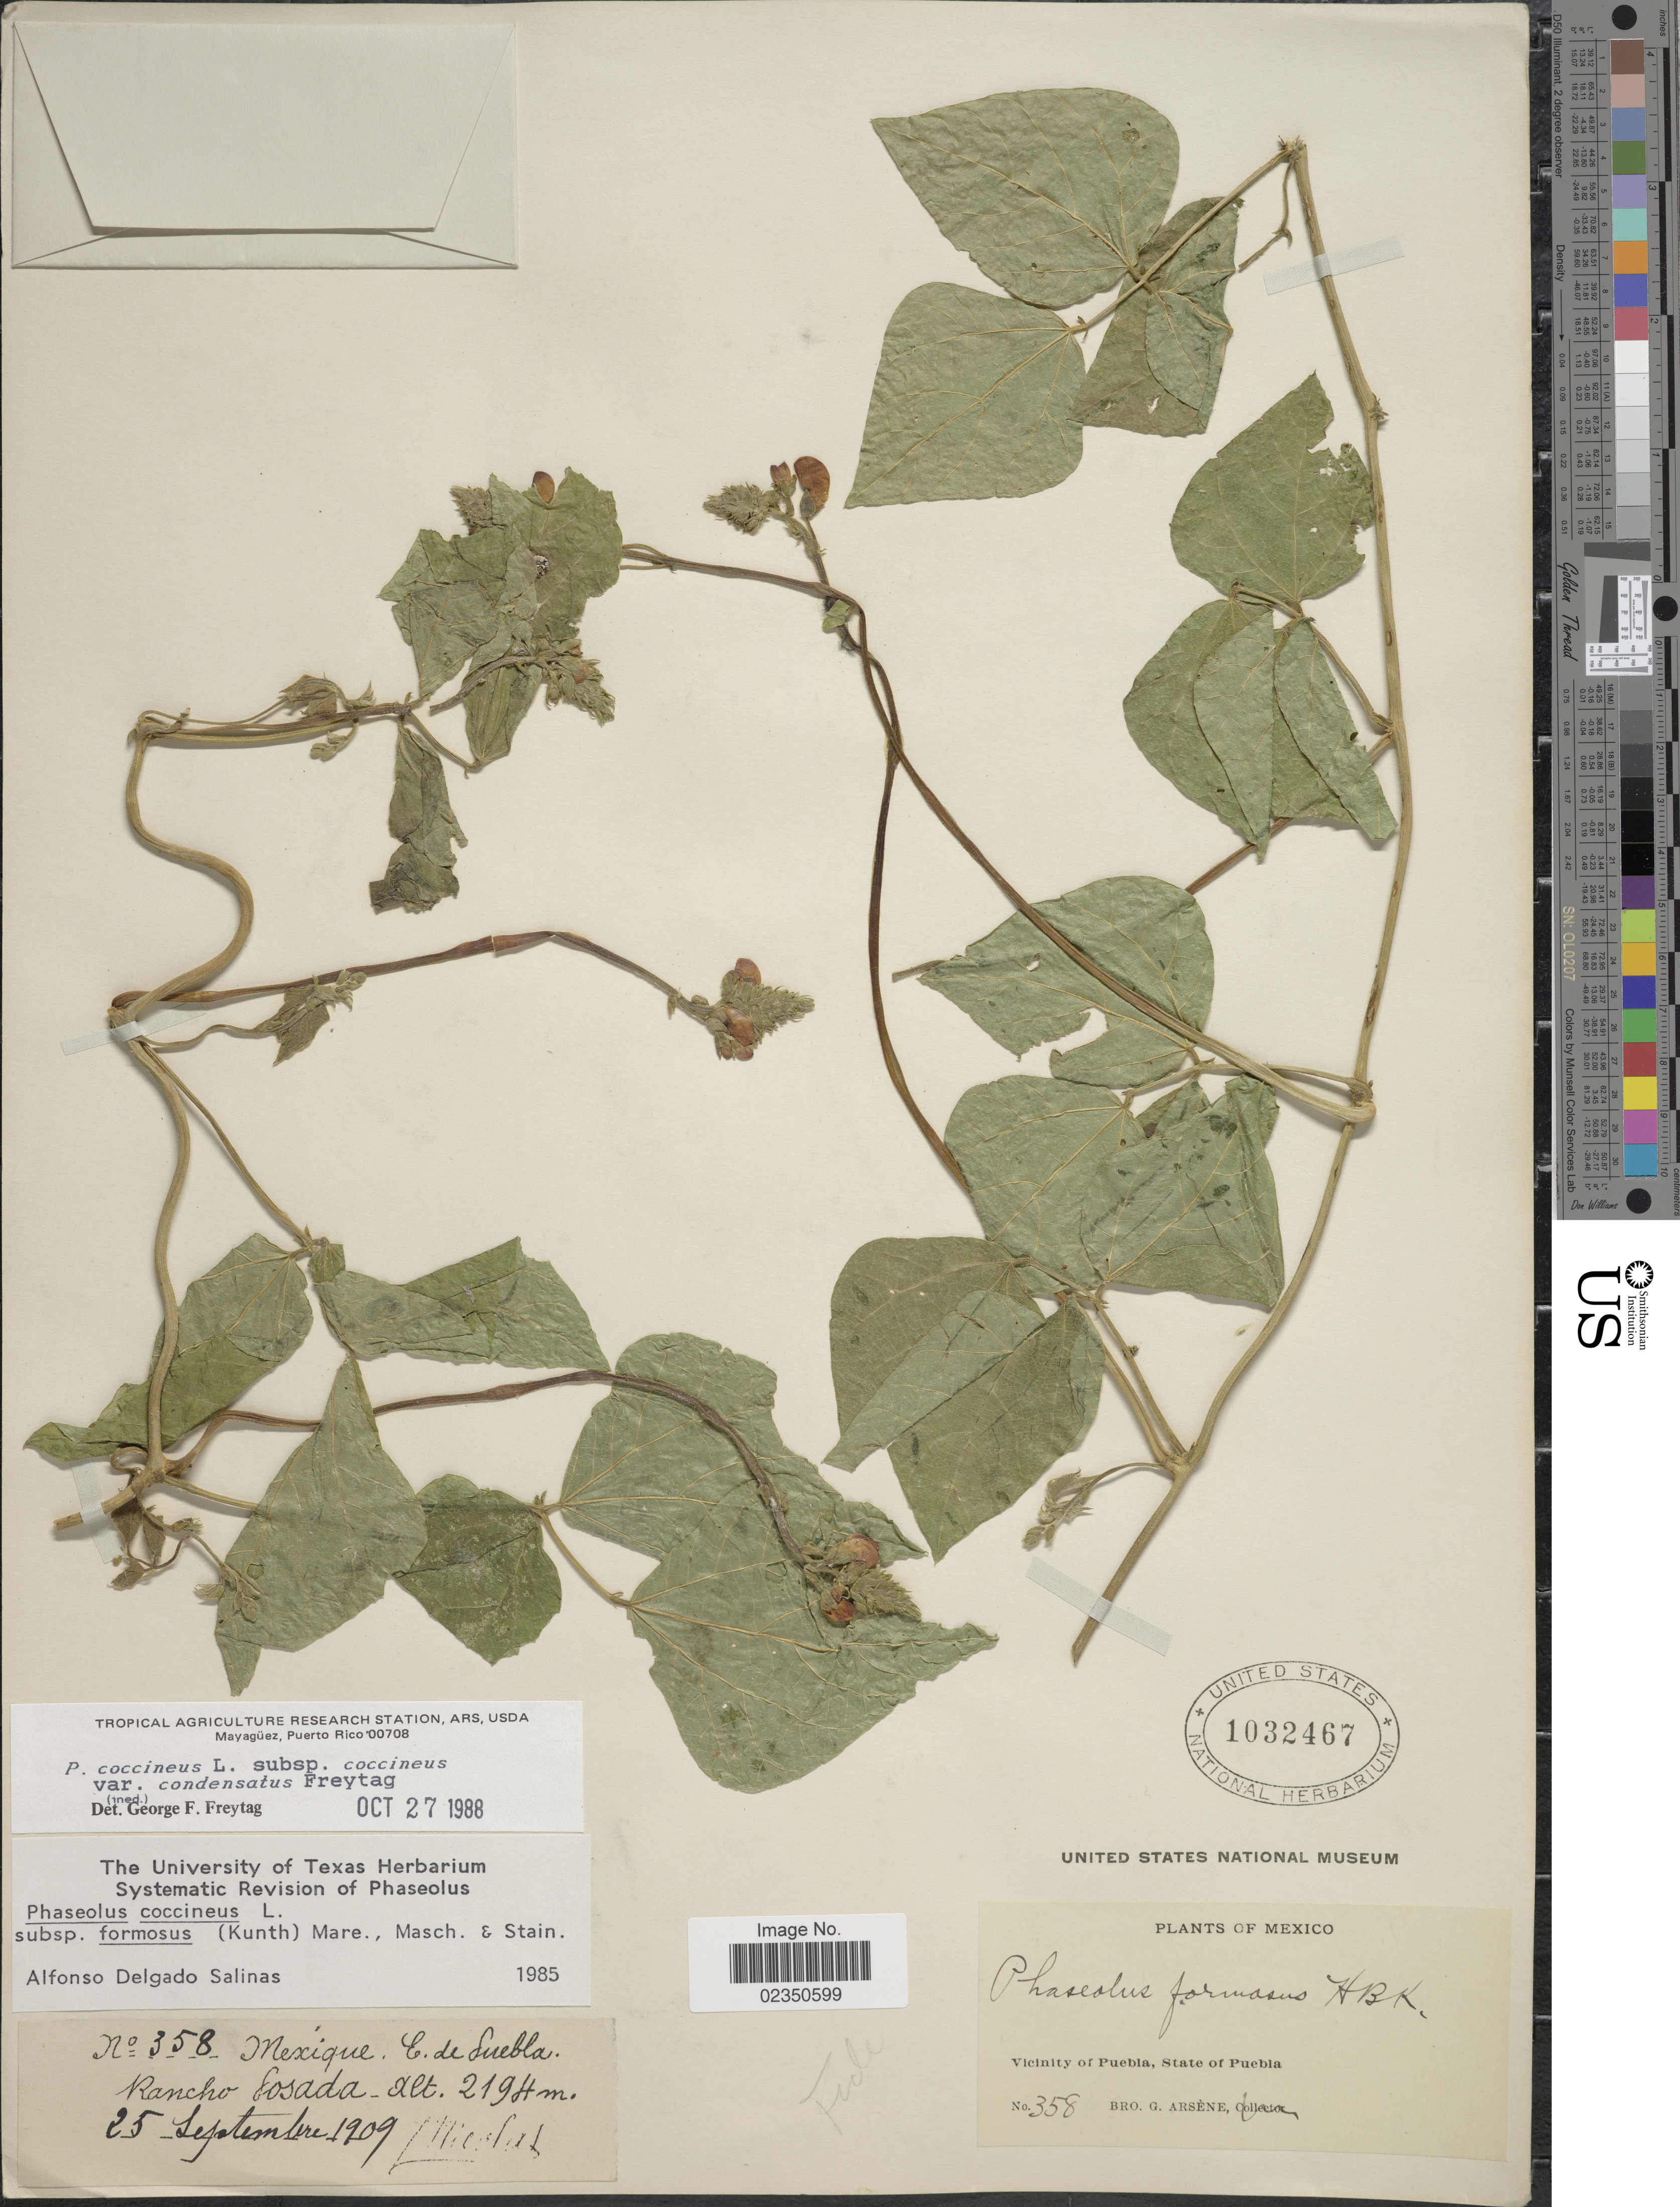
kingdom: Plantae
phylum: Tracheophyta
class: Magnoliopsida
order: Fabales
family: Fabaceae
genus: Phaseolus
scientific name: Phaseolus coccineus var. condensatus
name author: Freytag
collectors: Bro. G. Arsène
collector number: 358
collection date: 1909-09-25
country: Mexico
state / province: Puebla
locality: Rancho Posada, Vicinity of Puebla.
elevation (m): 2194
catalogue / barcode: US 1032467